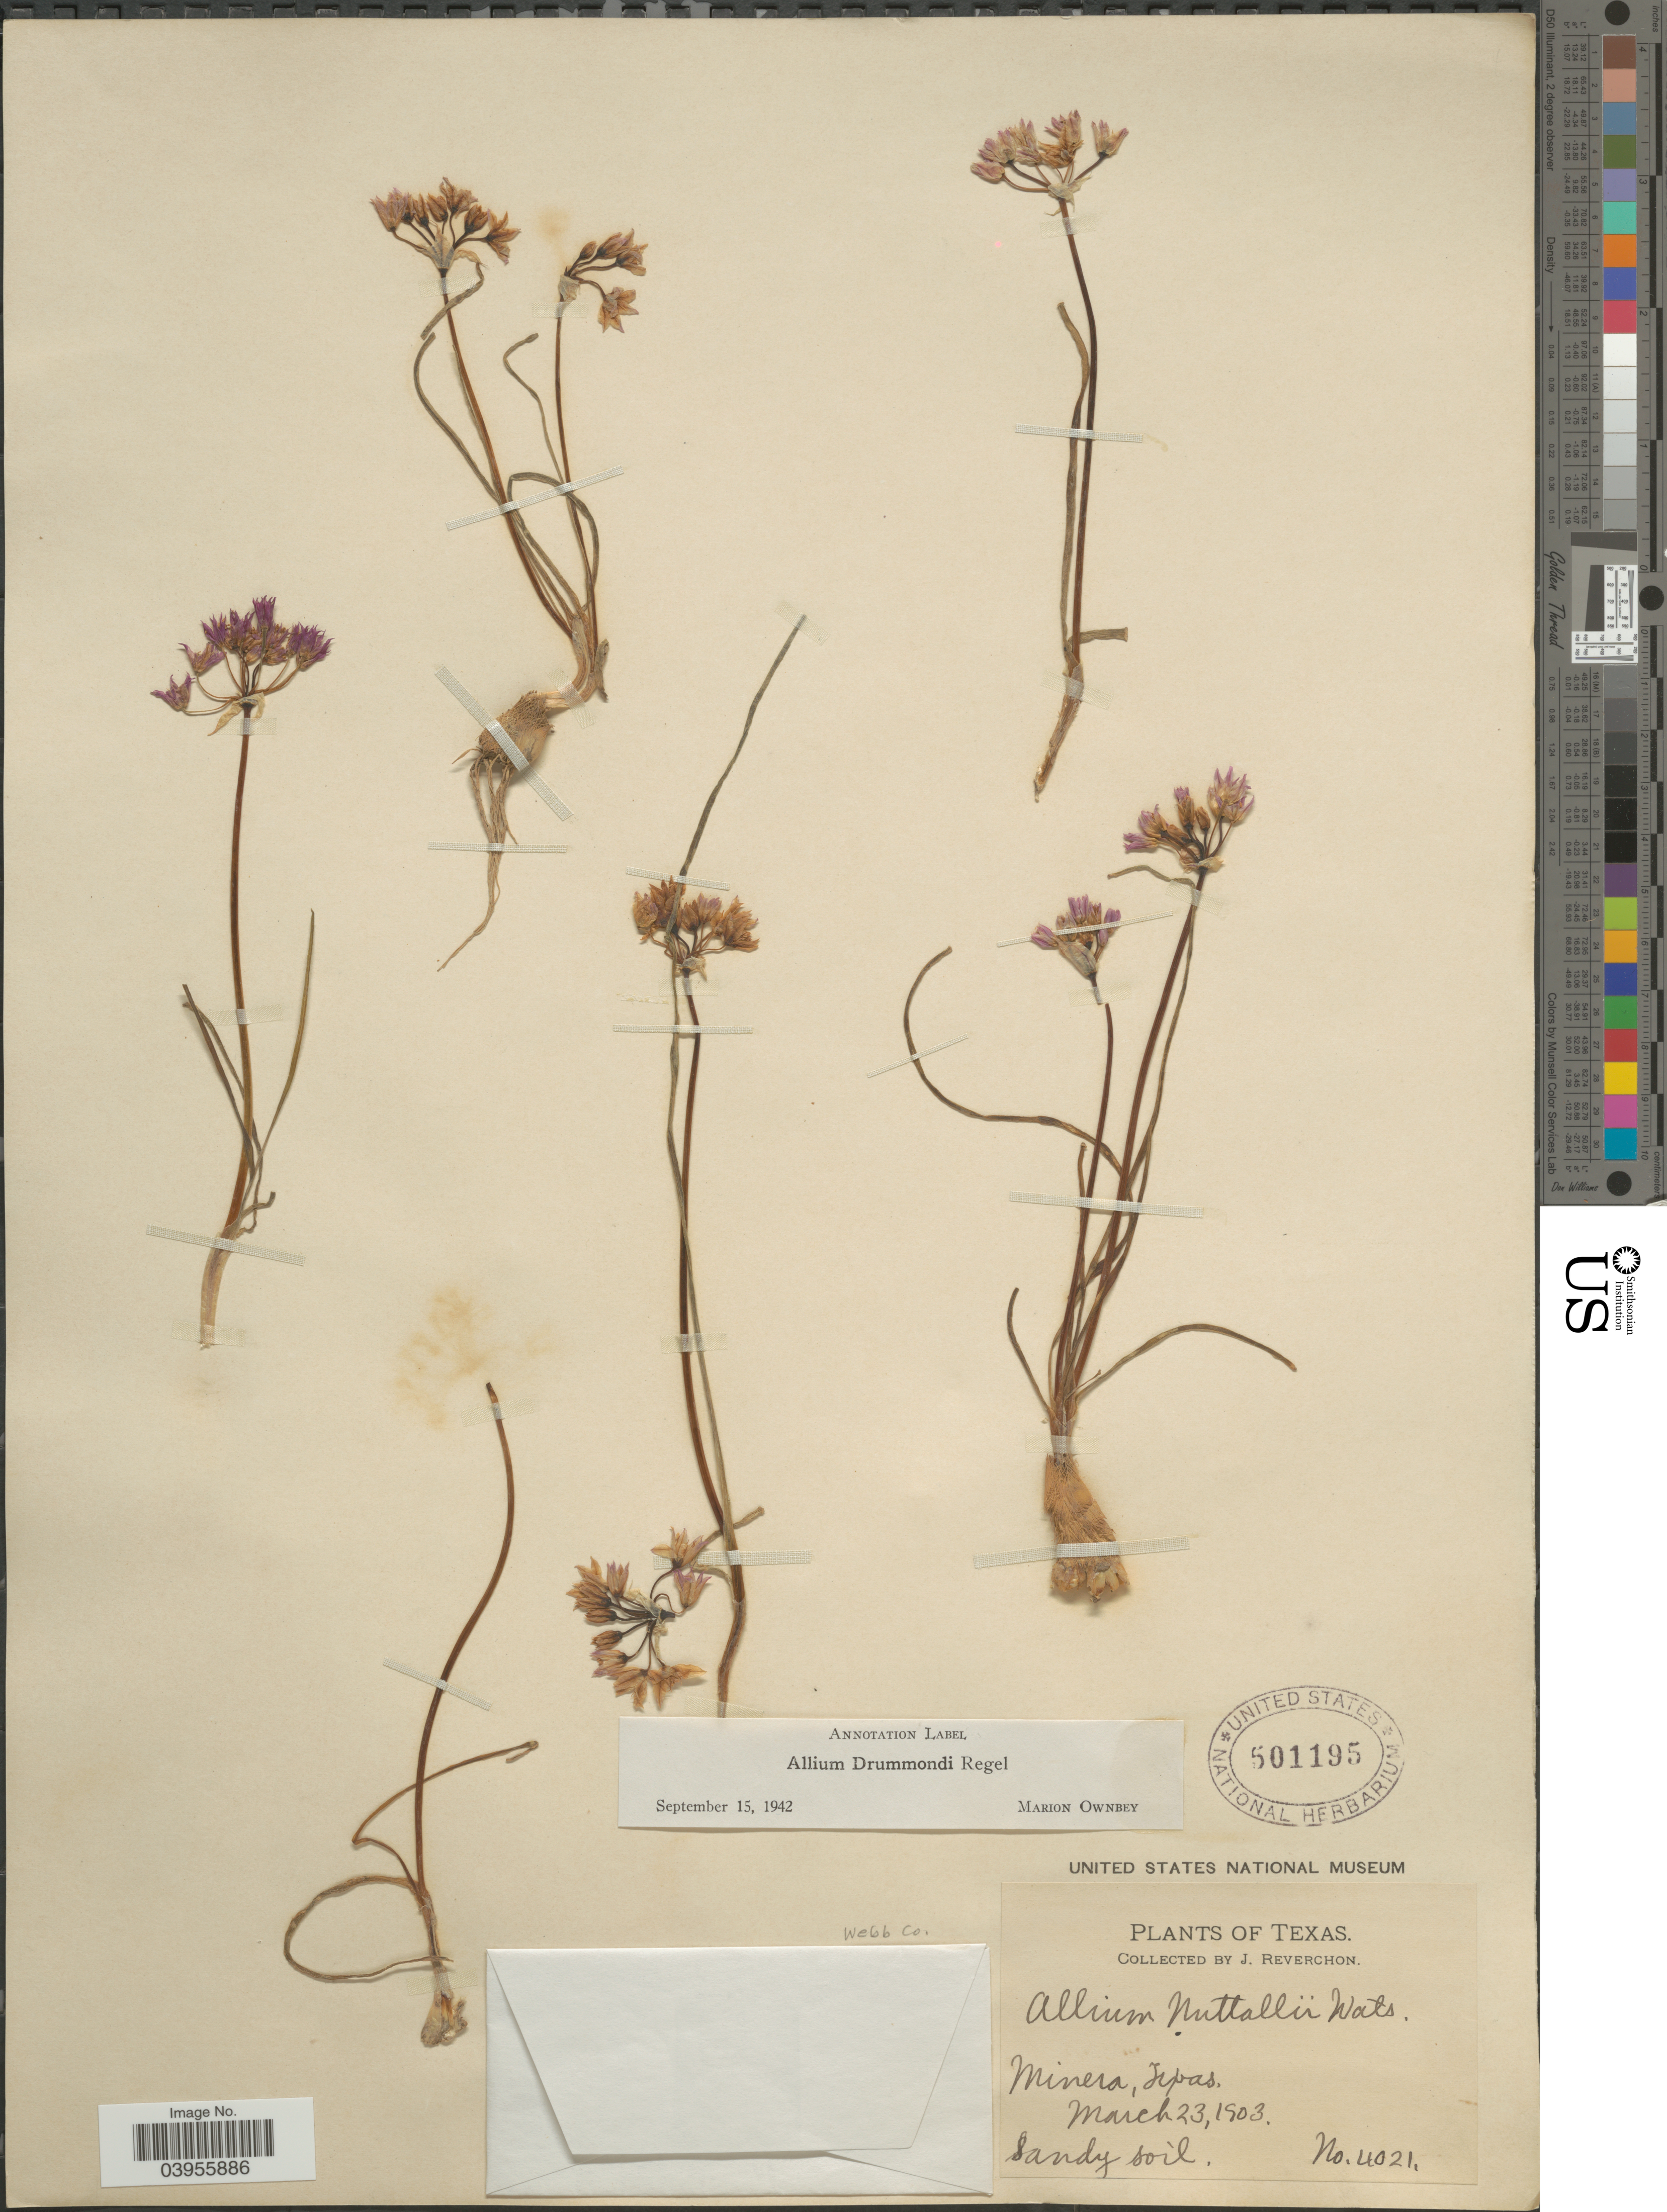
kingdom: Plantae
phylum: Tracheophyta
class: Liliopsida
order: Asparagales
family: Amaryllidaceae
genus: Allium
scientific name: Allium drummondii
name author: Regel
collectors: J. Reverchon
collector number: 4021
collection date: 1903-03-23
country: United States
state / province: Texas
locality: Minera. Webb Co.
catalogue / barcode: US 501195